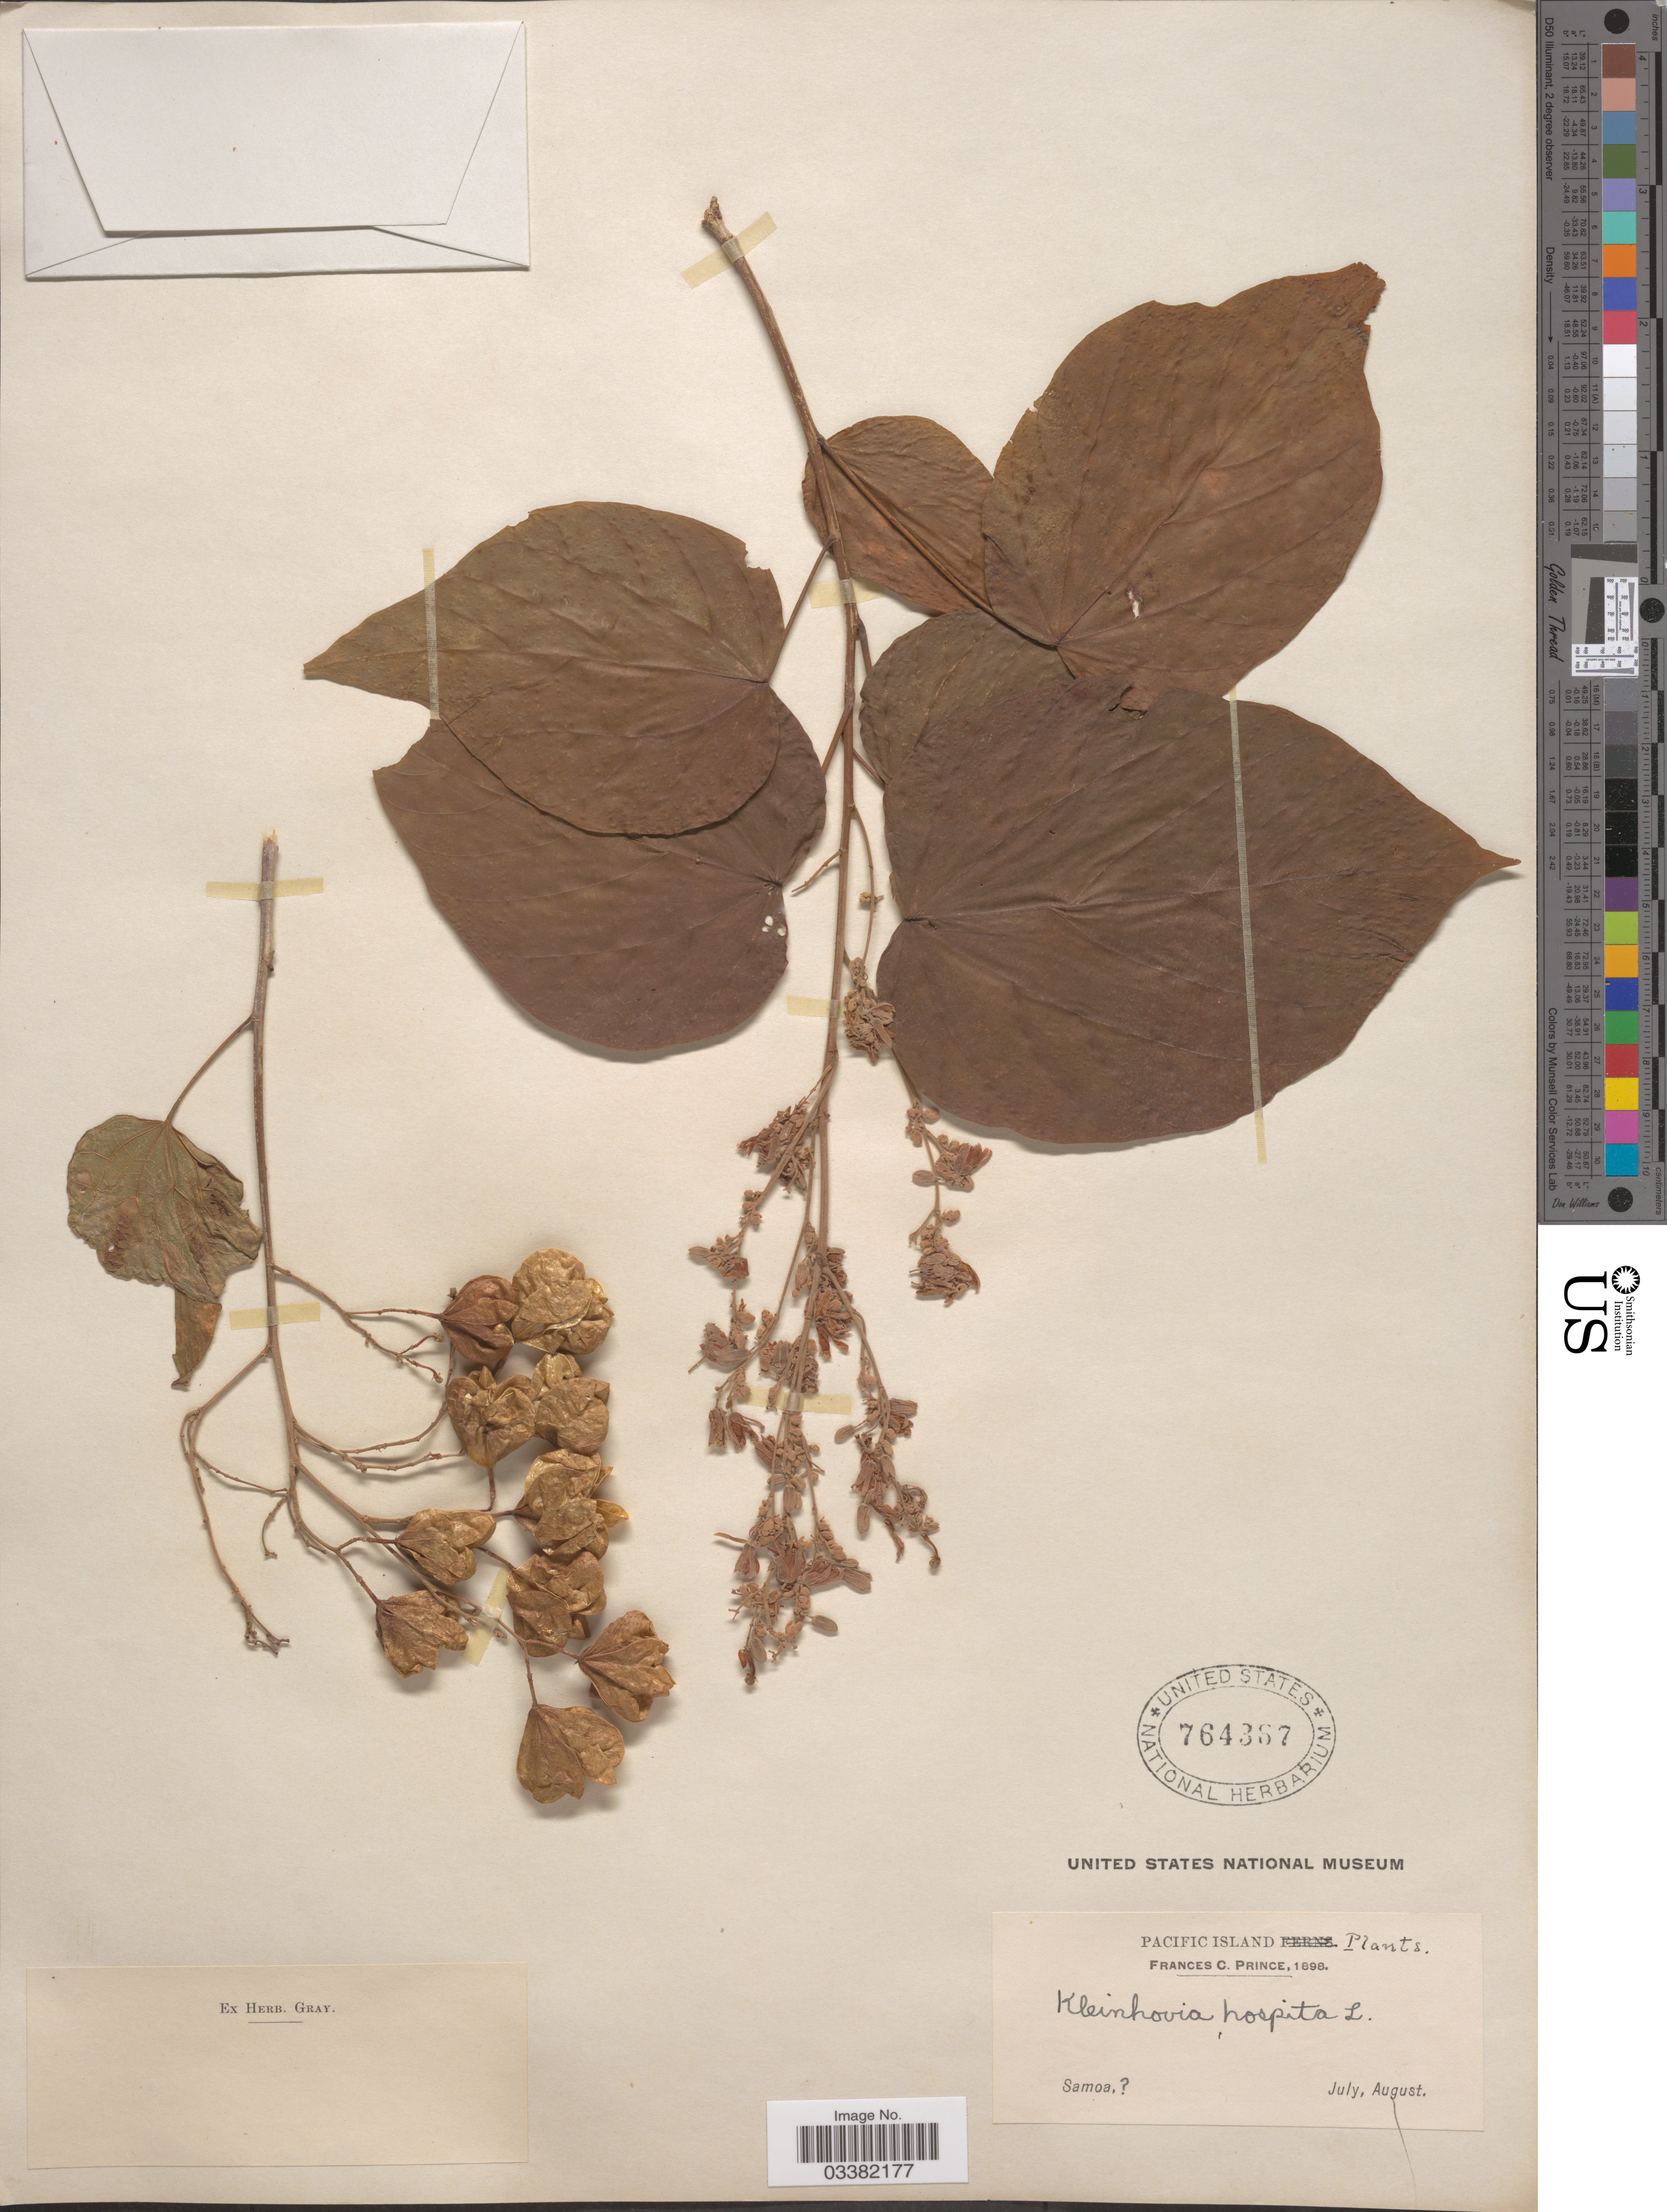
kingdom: Plantae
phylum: Tracheophyta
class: Magnoliopsida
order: Malvales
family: Malvaceae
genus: Kleinhovia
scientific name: Kleinhovia hospita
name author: L.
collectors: F. Prince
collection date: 1898-07/1898-08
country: Samoa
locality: Pacific Island. Samoa. [unsure placement]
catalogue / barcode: US 764367